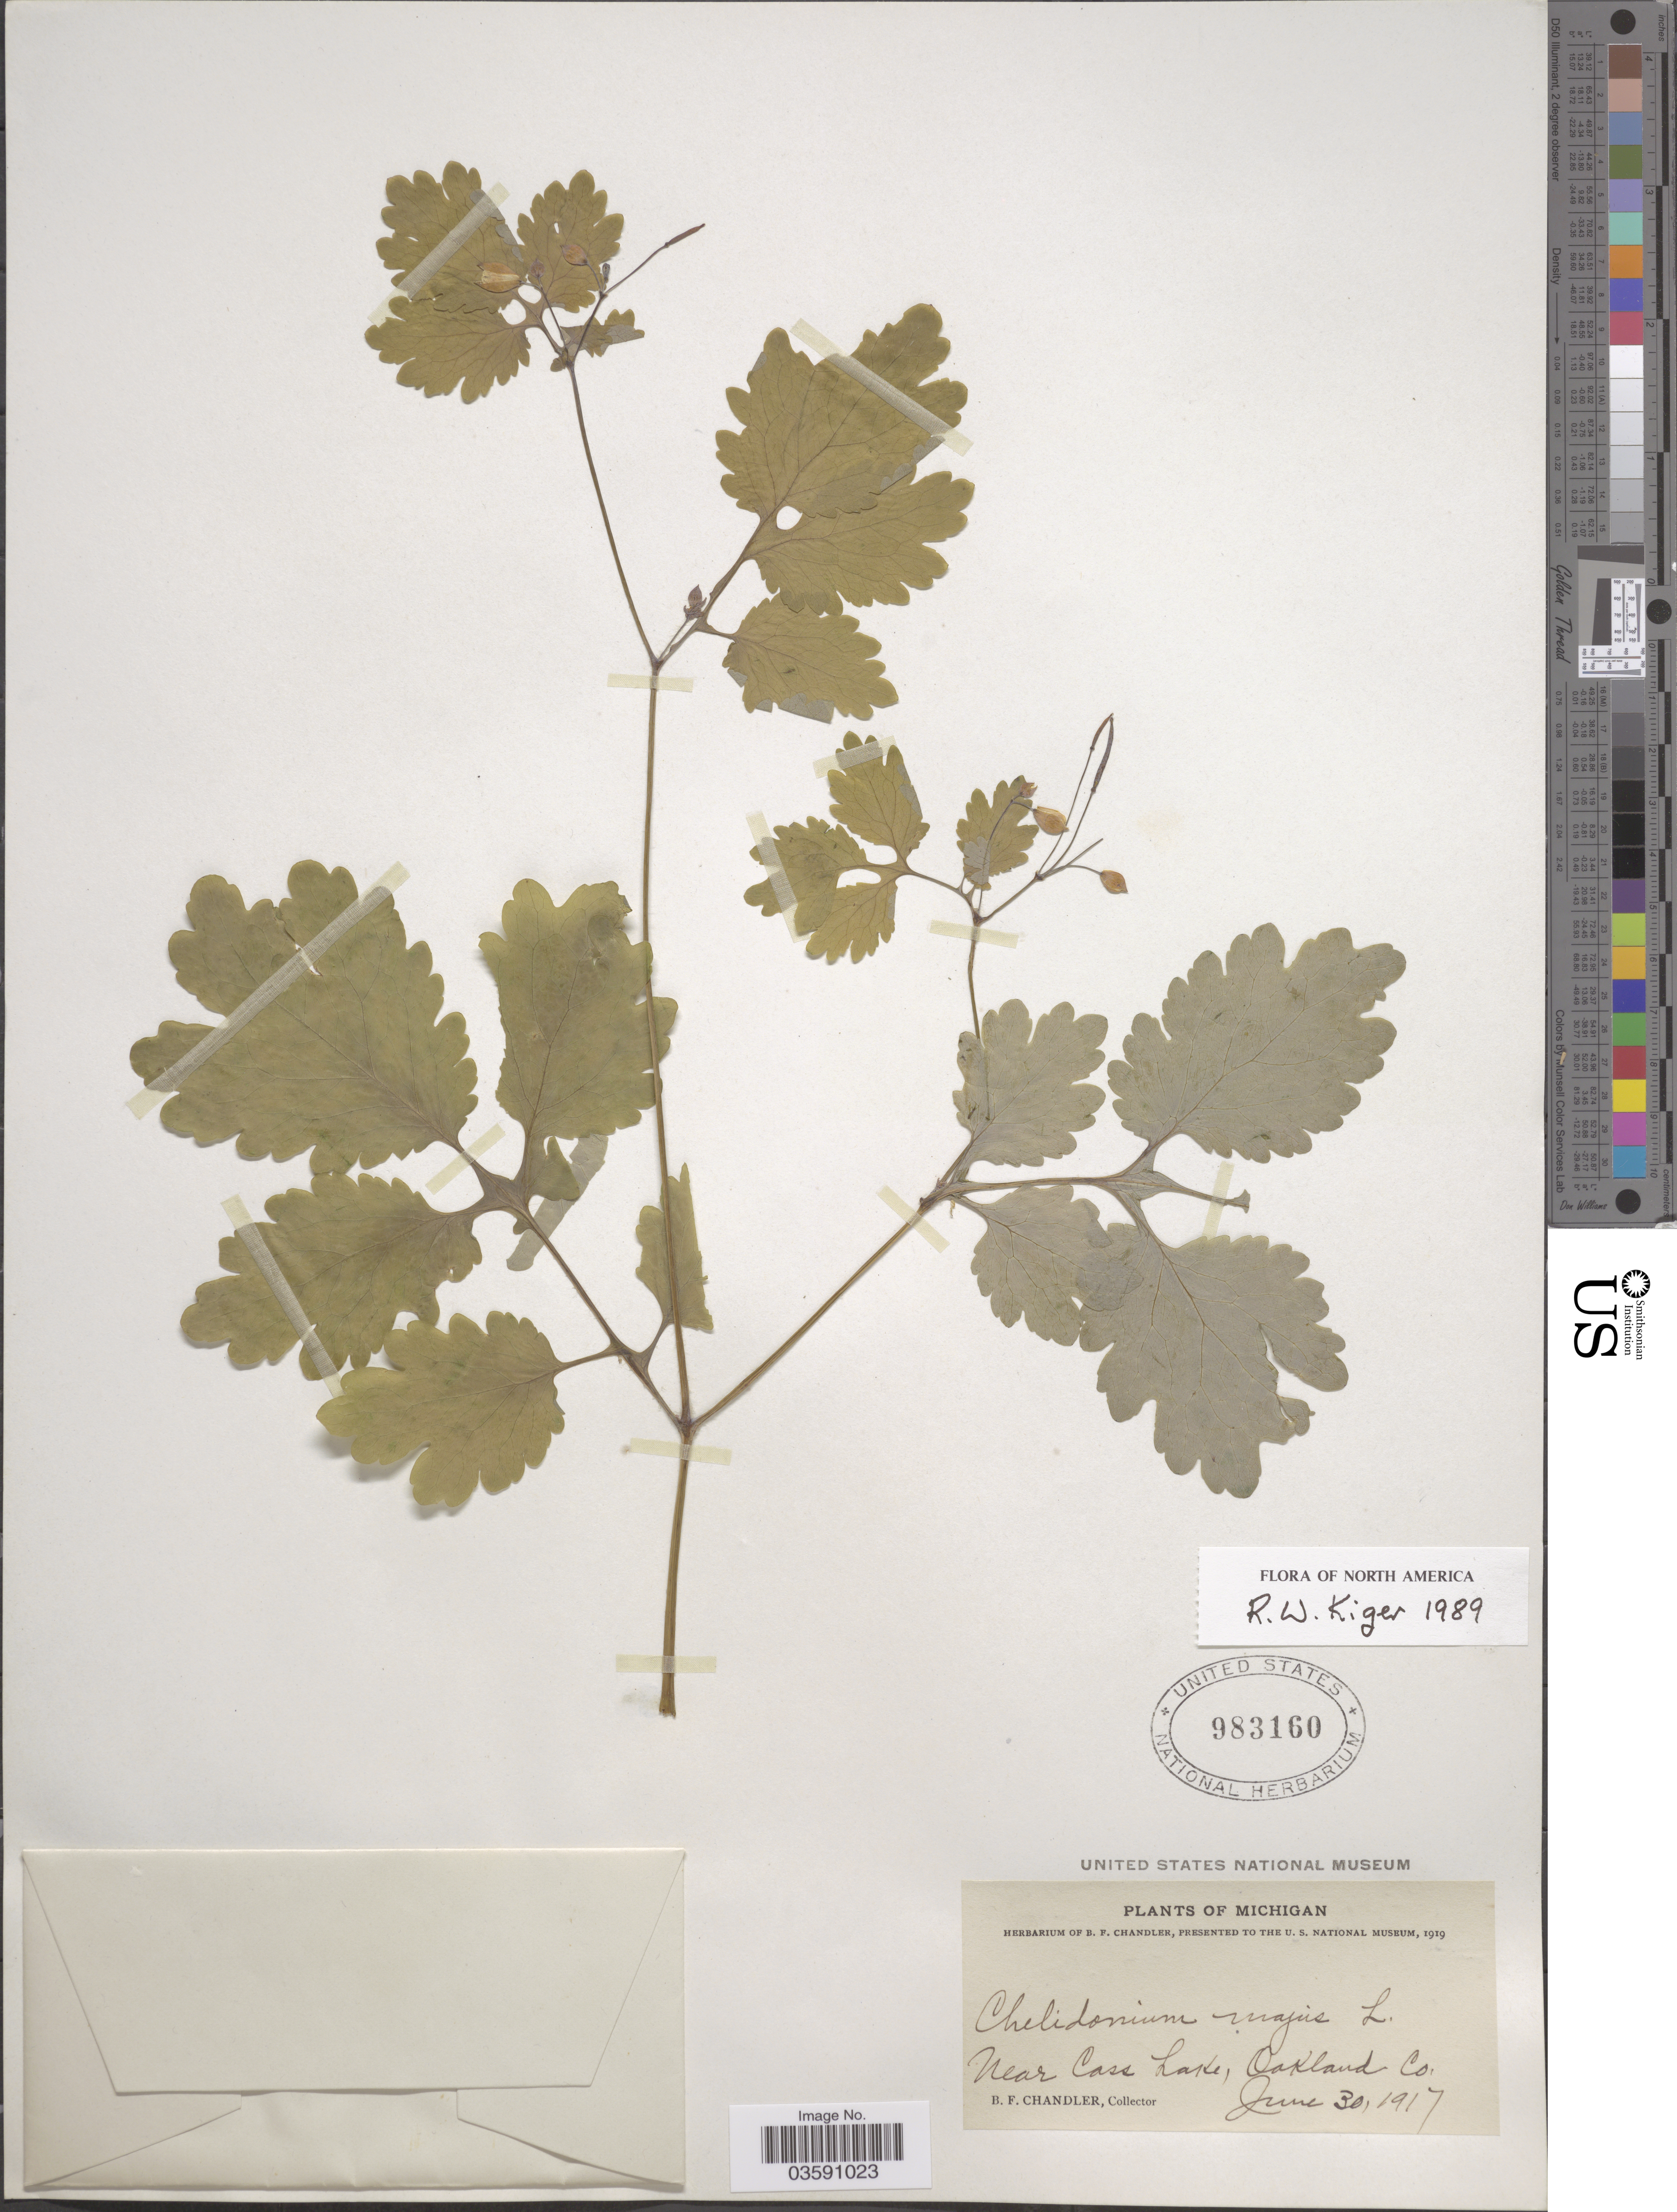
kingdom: Plantae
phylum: Tracheophyta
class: Magnoliopsida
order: Ranunculales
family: Papaveraceae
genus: Chelidonium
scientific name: Chelidonium majus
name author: L.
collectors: B. F. Chandler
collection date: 1917-06-30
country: United States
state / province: Michigan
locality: Near Cass Lake, Oakland Co.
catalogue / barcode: US 983160